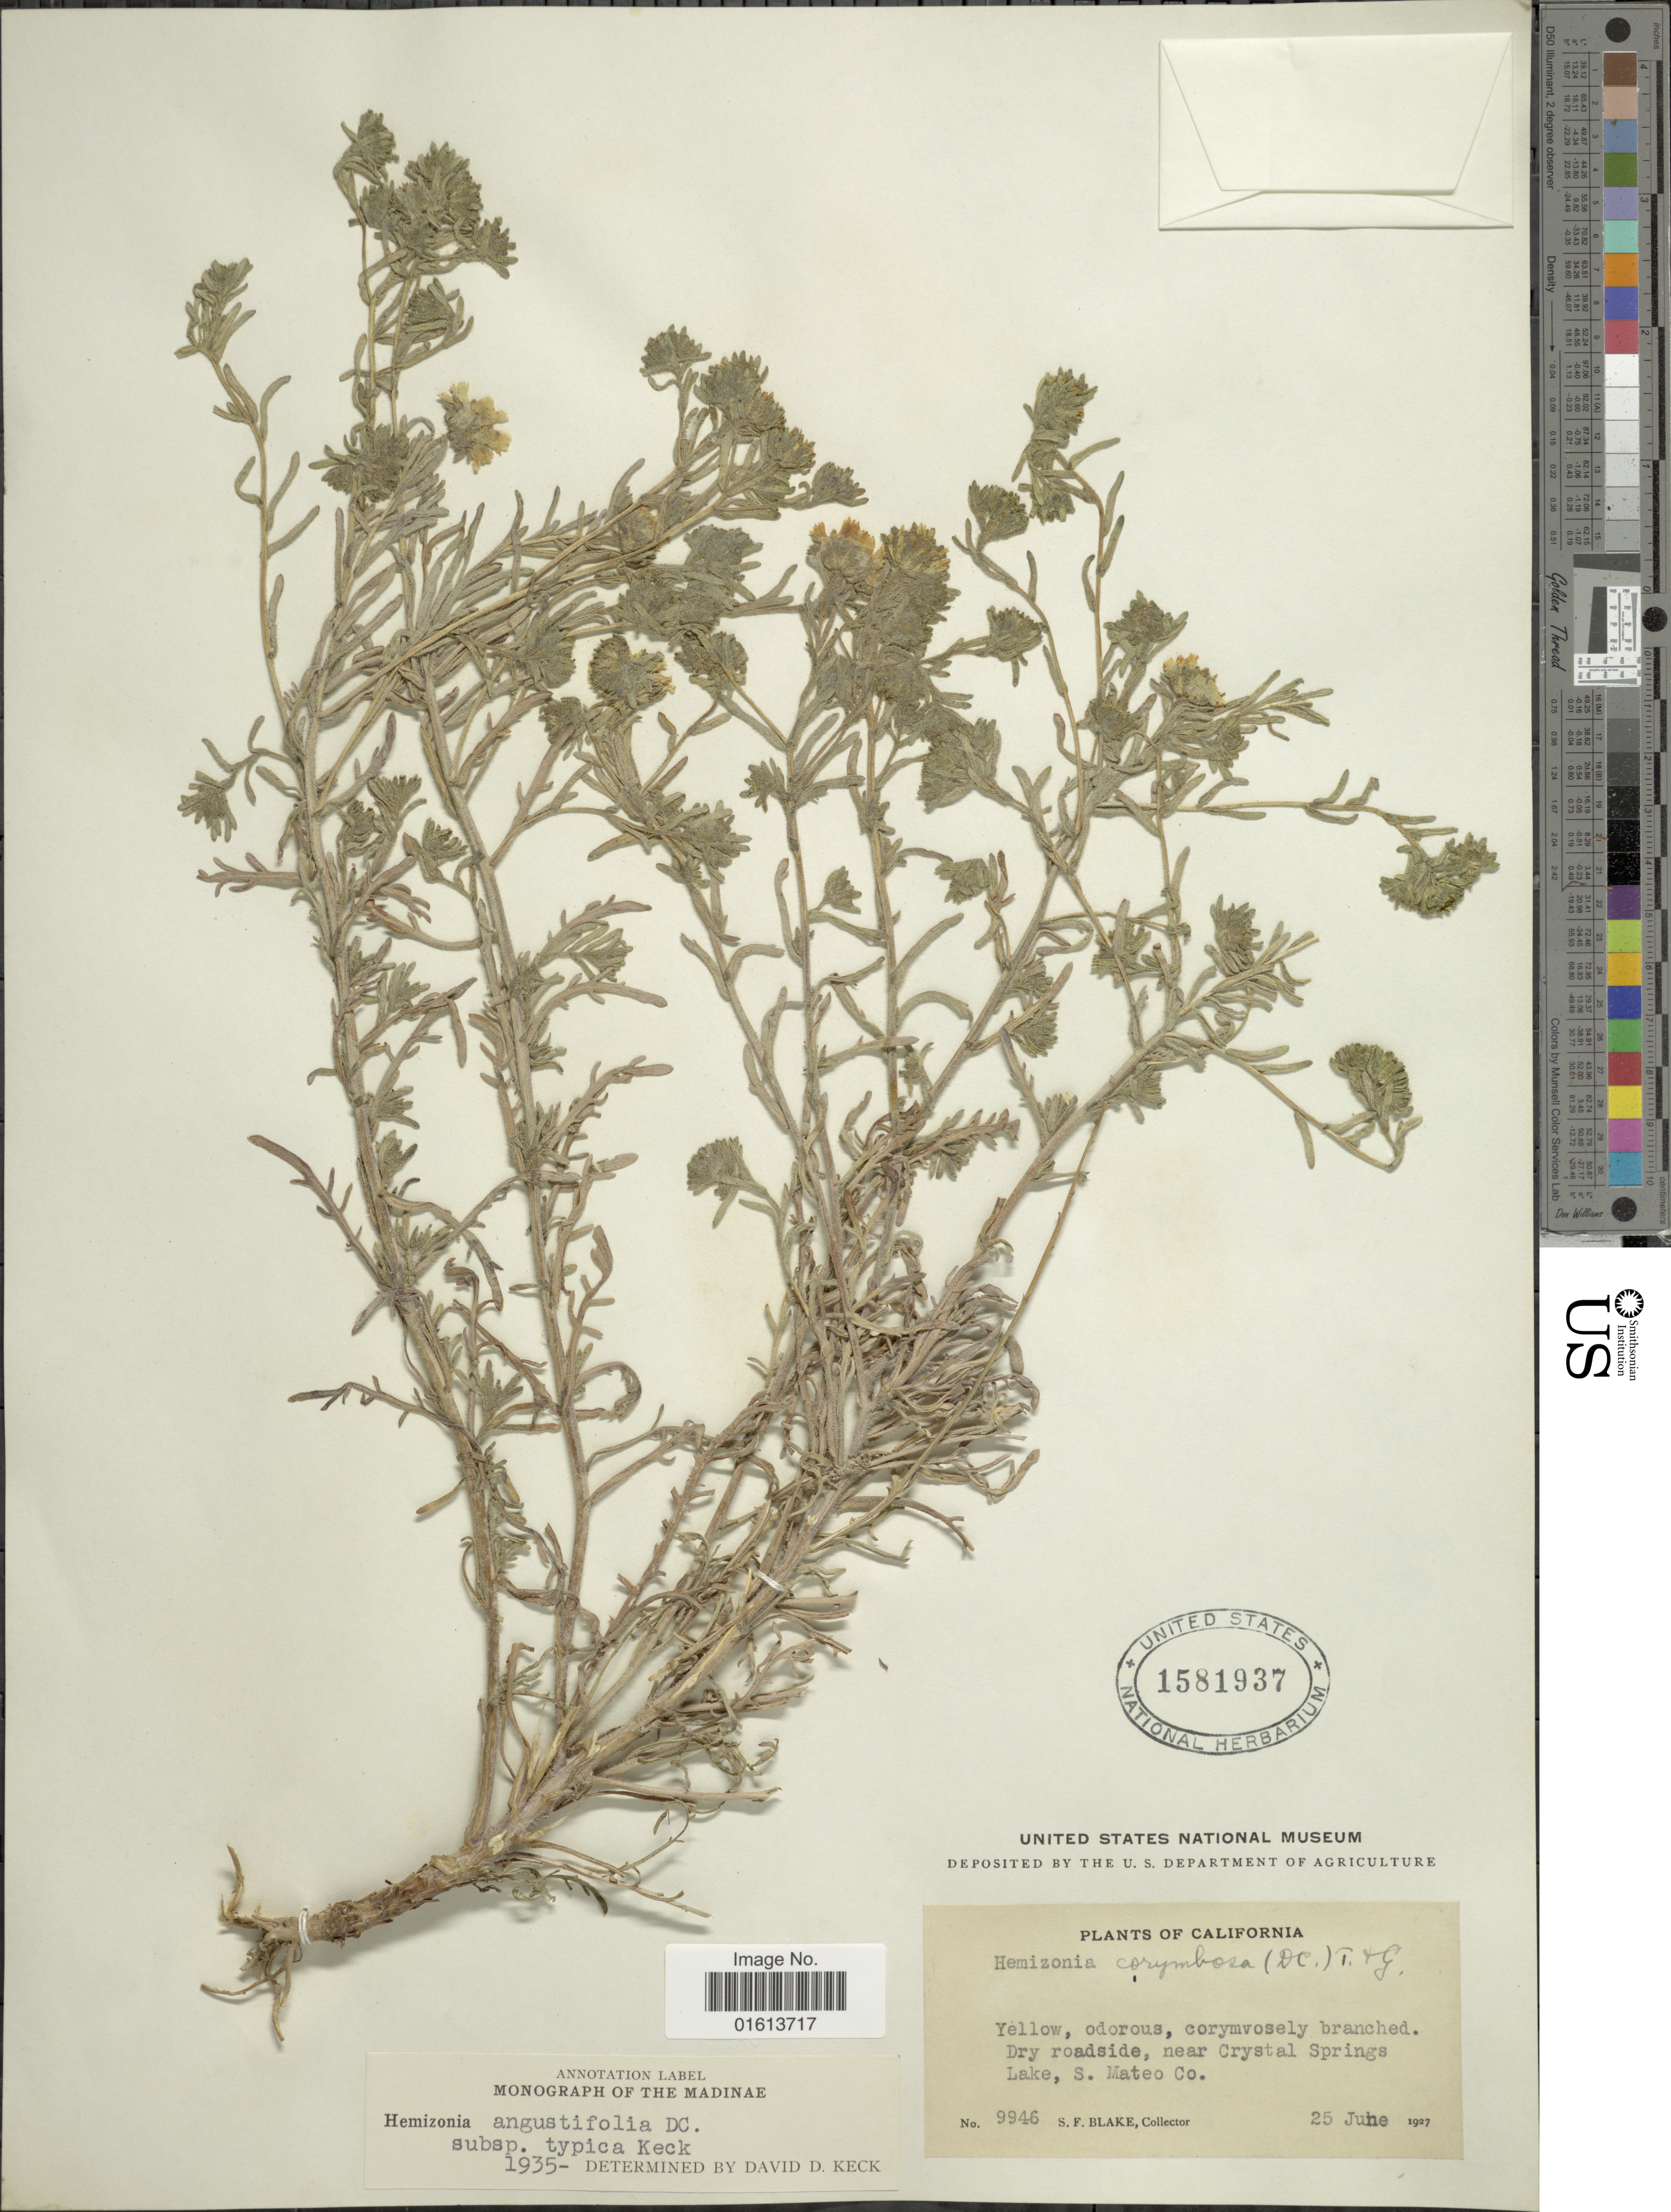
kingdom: Plantae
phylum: Tracheophyta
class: Magnoliopsida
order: Asterales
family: Asteraceae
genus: Deinandra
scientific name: Deinandra corymbosa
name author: (DC.) B.G. Baldwin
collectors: S. Blake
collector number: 9946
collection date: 1927-06-25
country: United States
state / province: California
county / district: San Mateo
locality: California. Dry roadside, near Crystal Springs Lake, S. Mateo Co.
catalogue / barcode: US 1581937